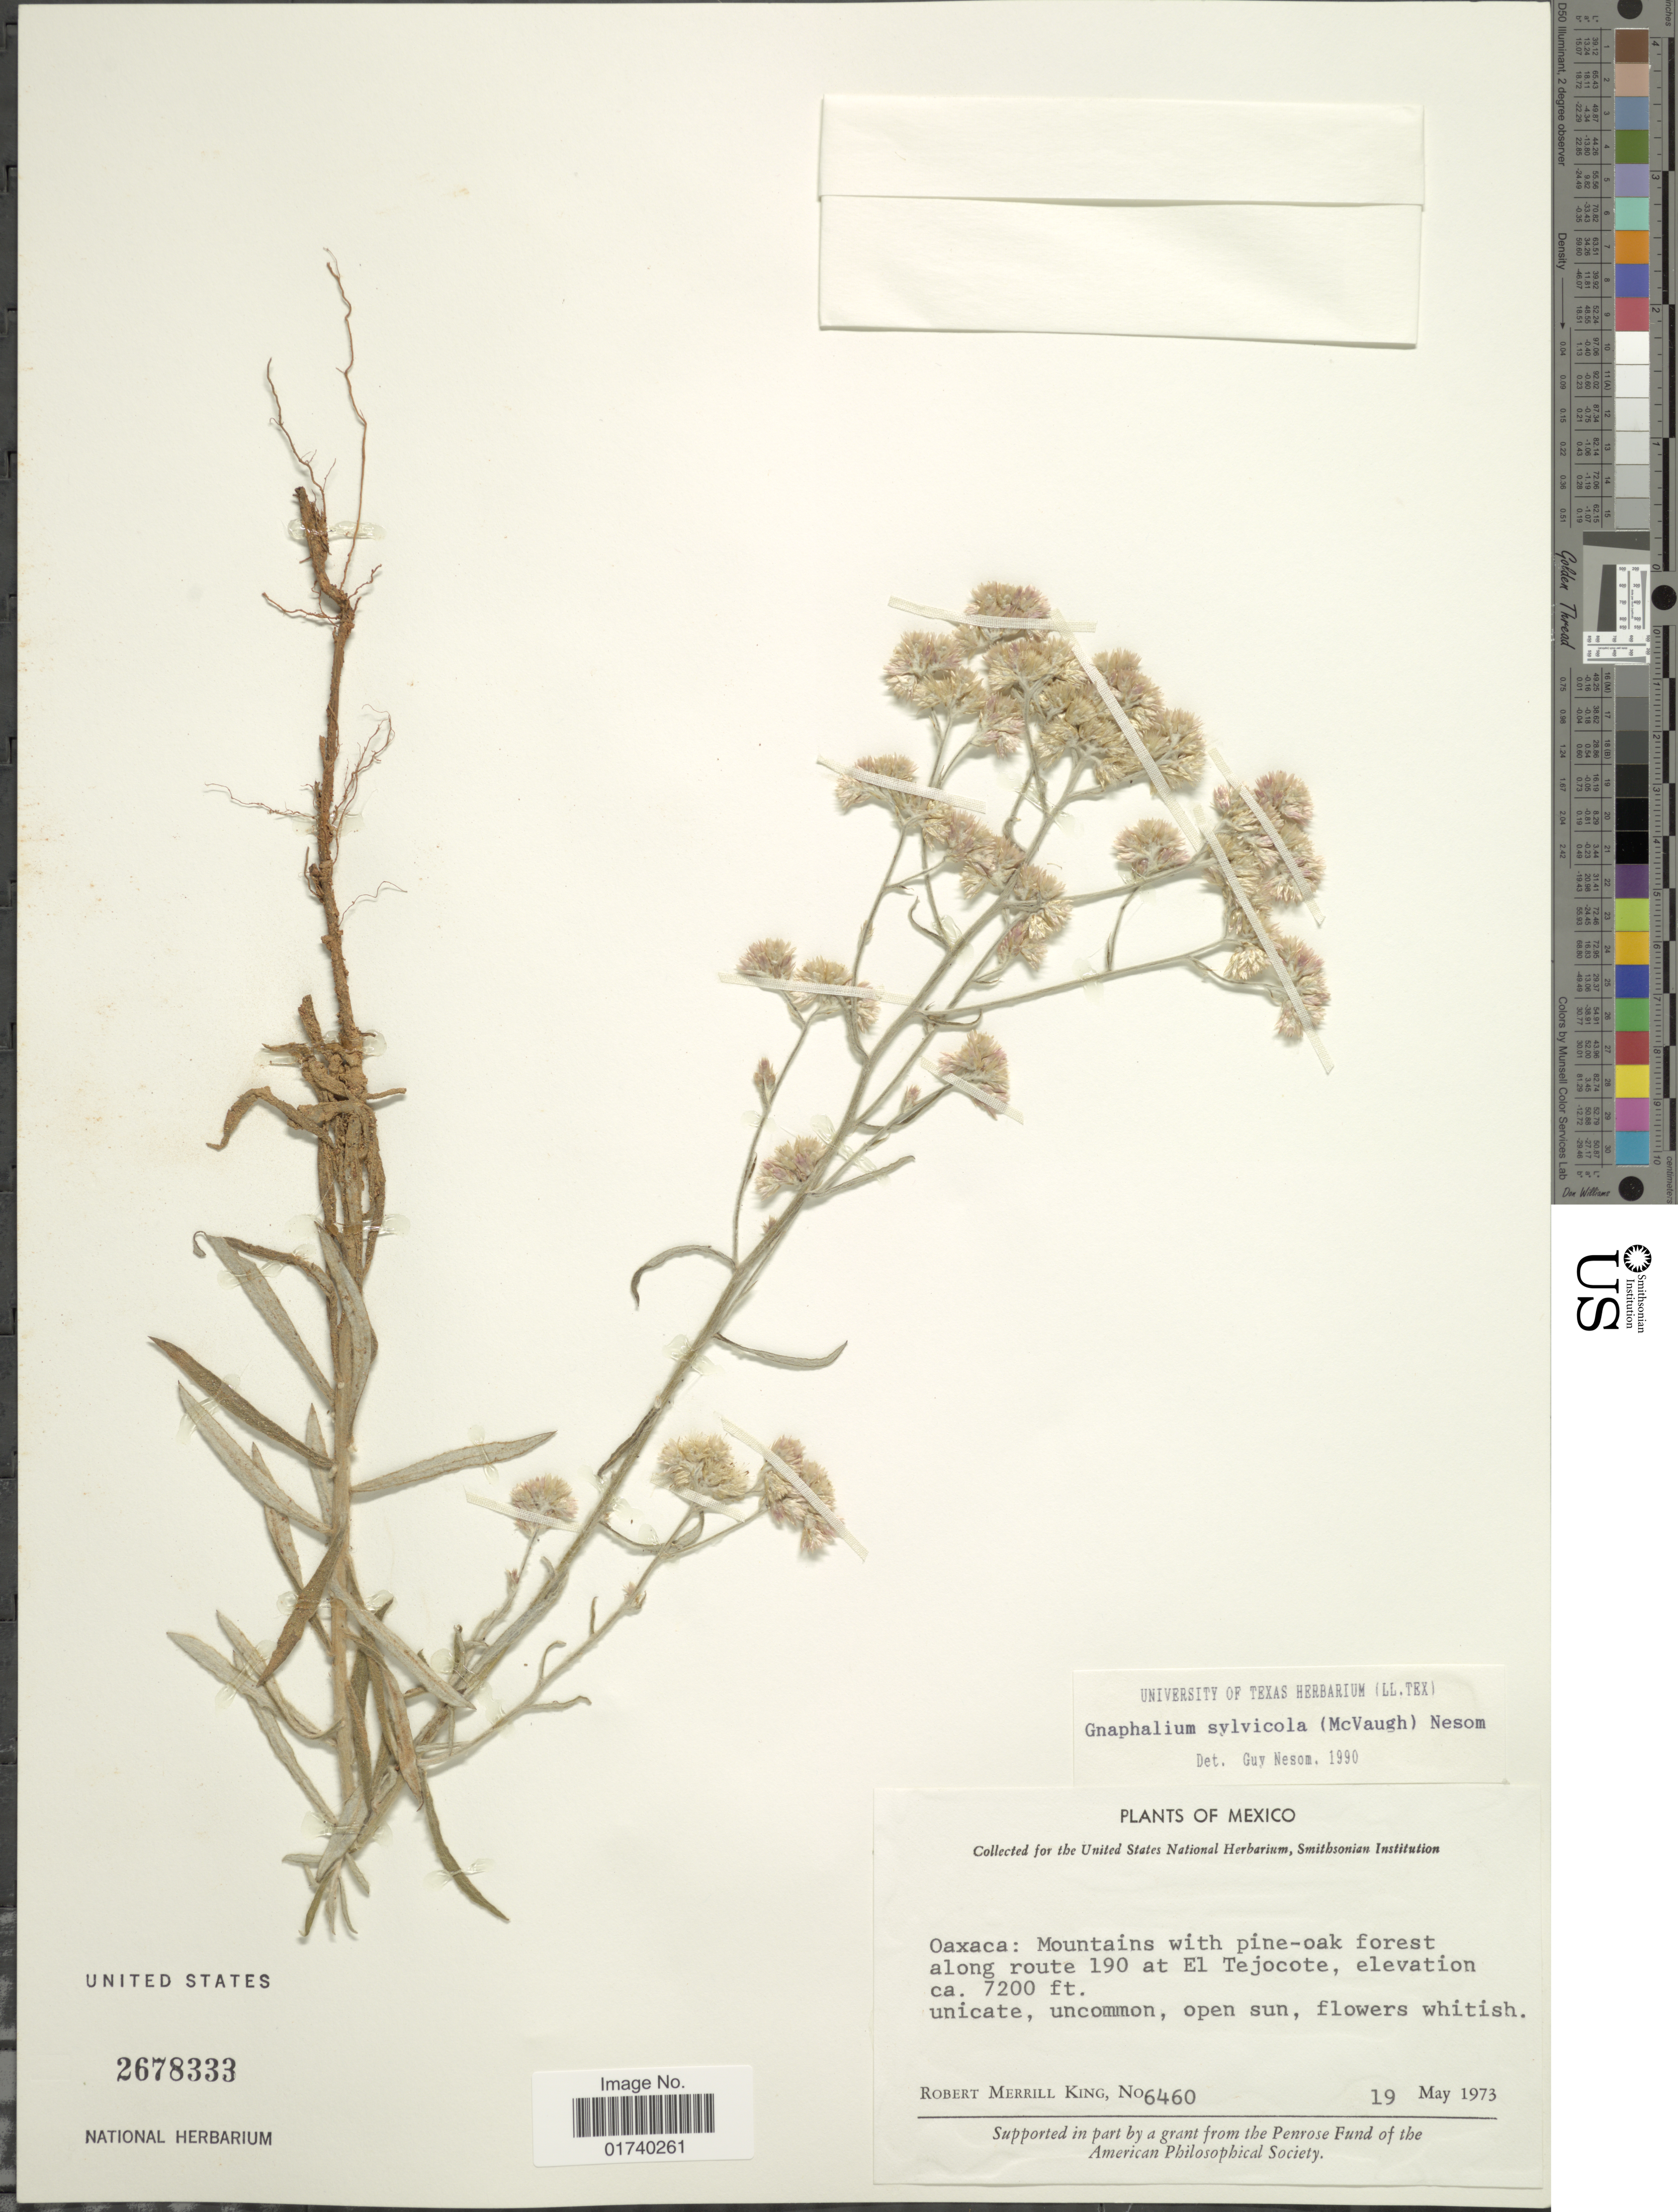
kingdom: Plantae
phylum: Tracheophyta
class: Magnoliopsida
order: Asterales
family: Asteraceae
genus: Pseudognaphalium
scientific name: Pseudognaphalium sylvicola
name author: (McVaugh) G.L. Nesom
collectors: R. M. King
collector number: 6460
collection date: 1973-05-19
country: Mexico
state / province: Oaxaca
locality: Mountains with pine - oak forest along route 190 at El Tejocote.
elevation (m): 2195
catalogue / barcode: US 2678333